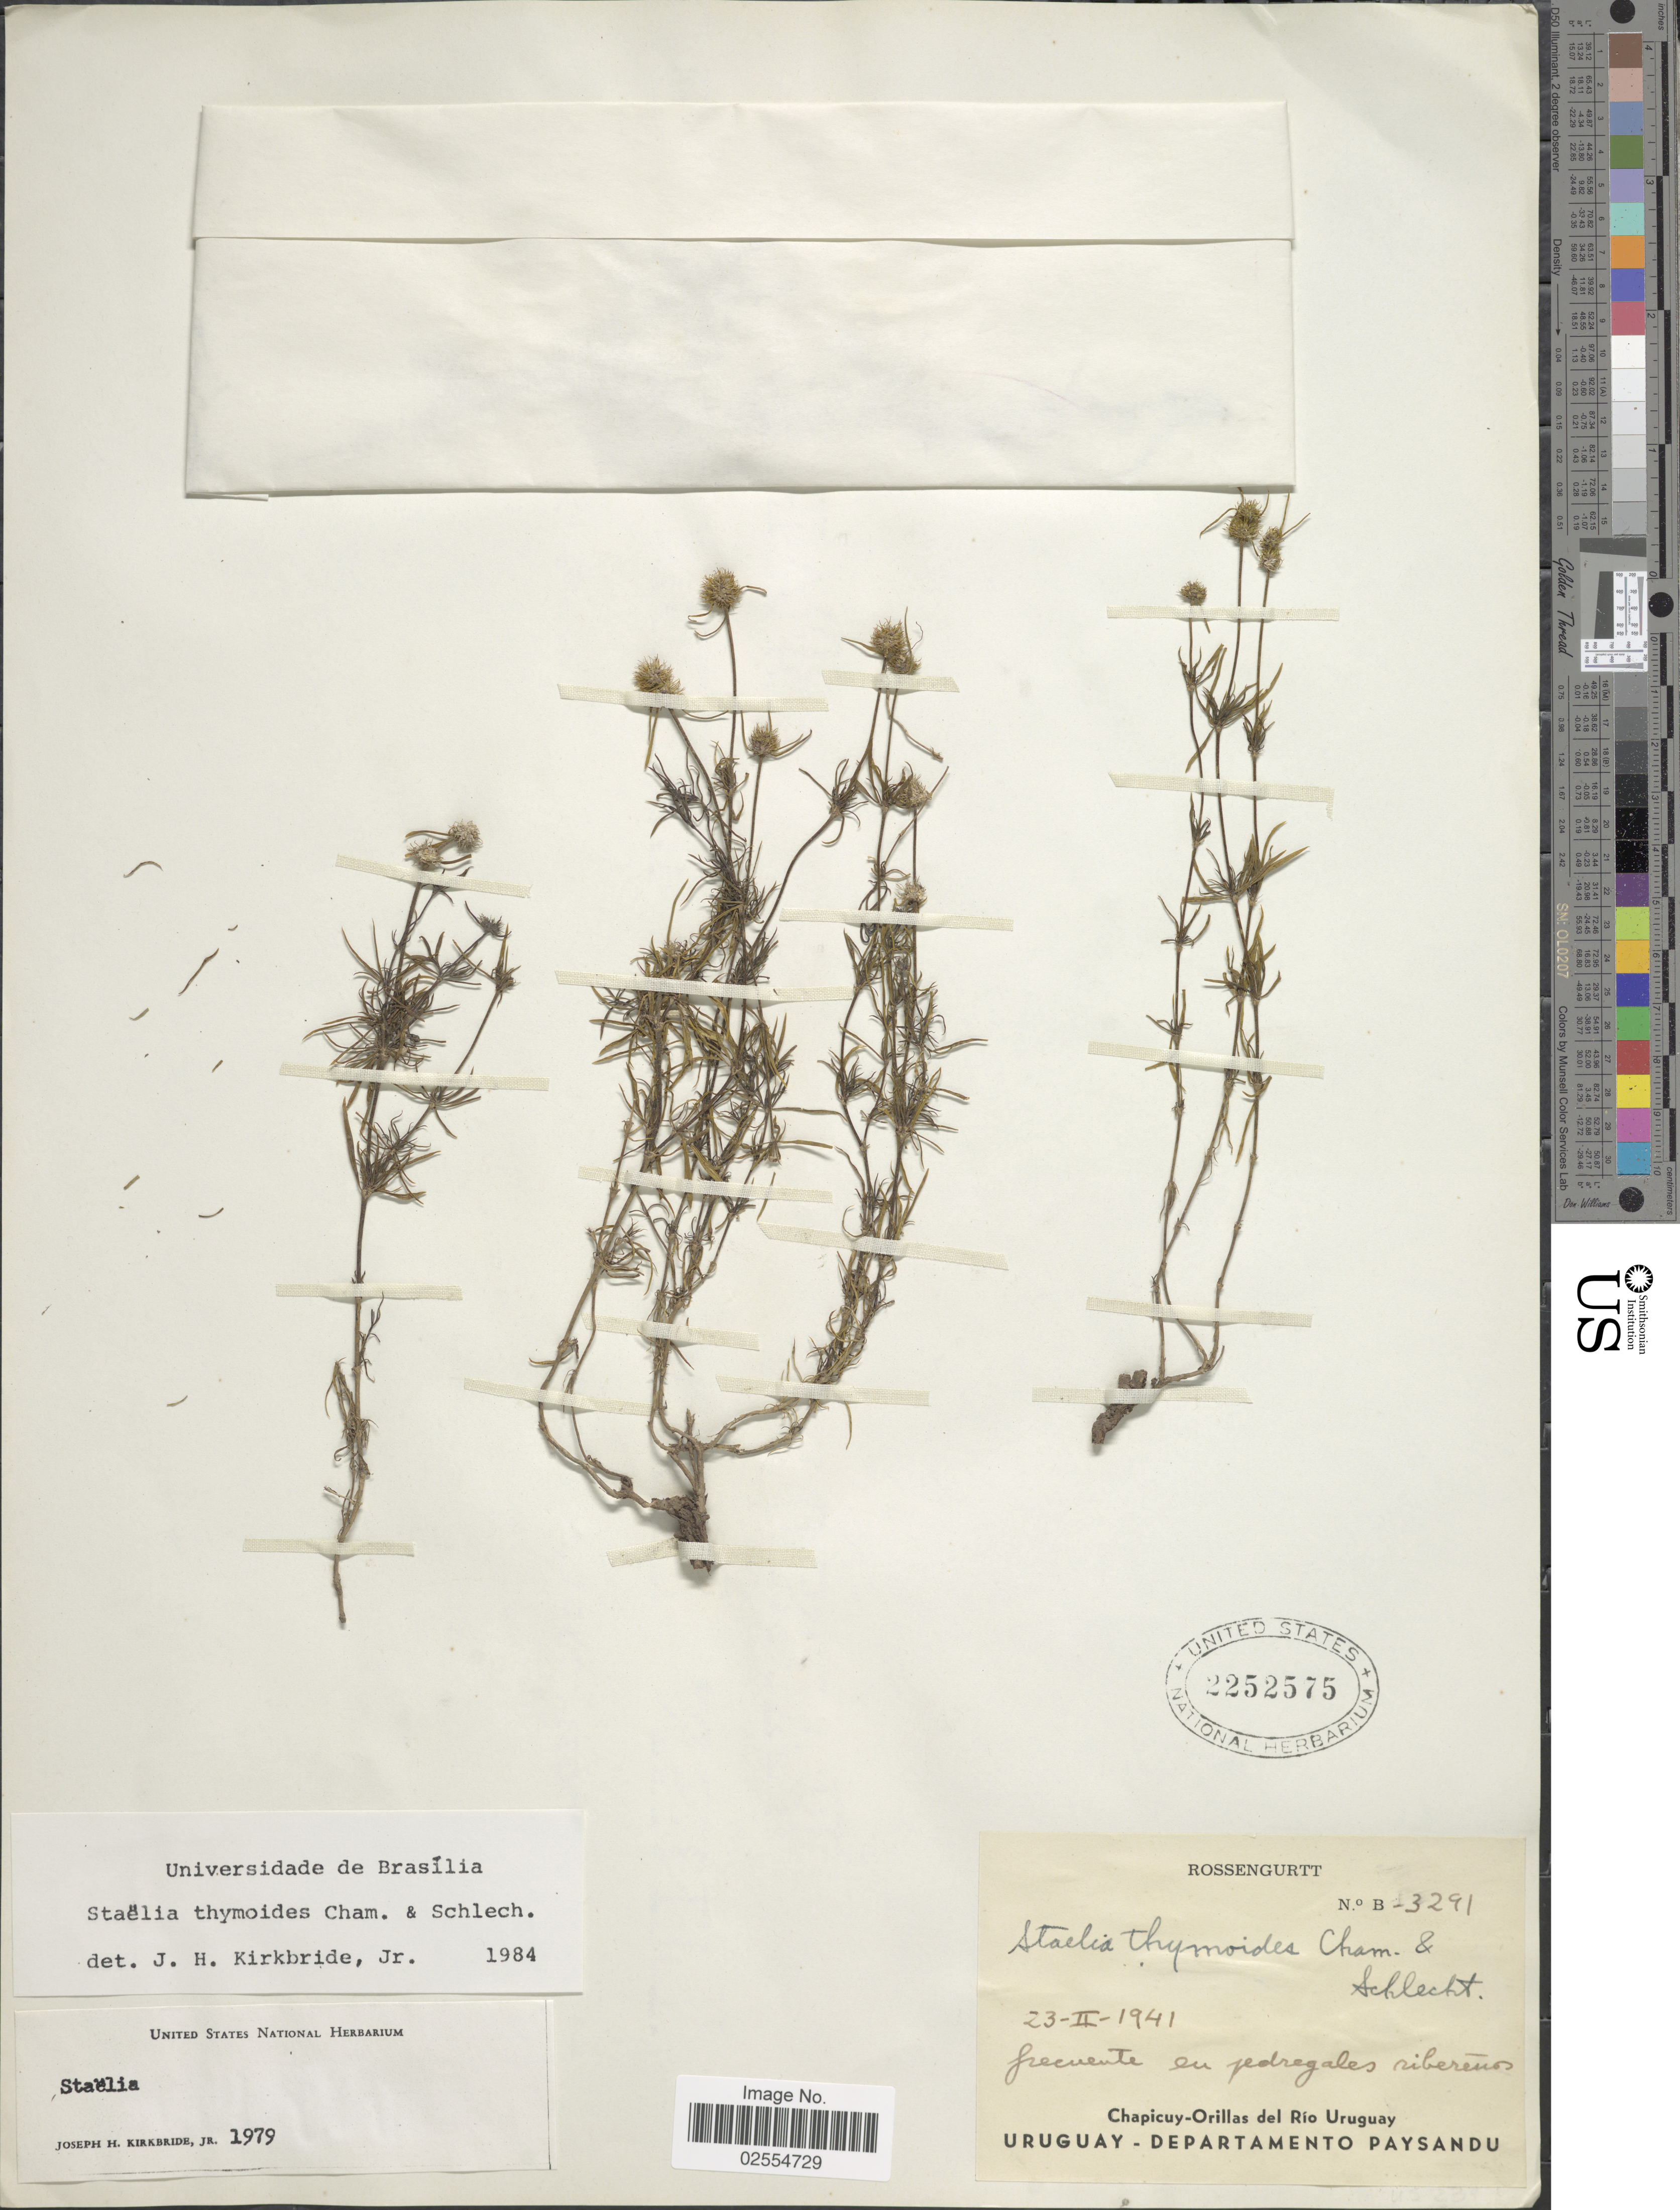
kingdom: Plantae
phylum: Tracheophyta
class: Magnoliopsida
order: Gentianales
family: Rubiaceae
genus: Staelia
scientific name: Staelia thymoides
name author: Cham. & Schltdl.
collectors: Rosengurtt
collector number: B-3291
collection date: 1941-02-23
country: Uruguay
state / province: Paysandu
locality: Chapicuy-Orillas del Rio Uruguay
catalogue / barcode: US 2252575